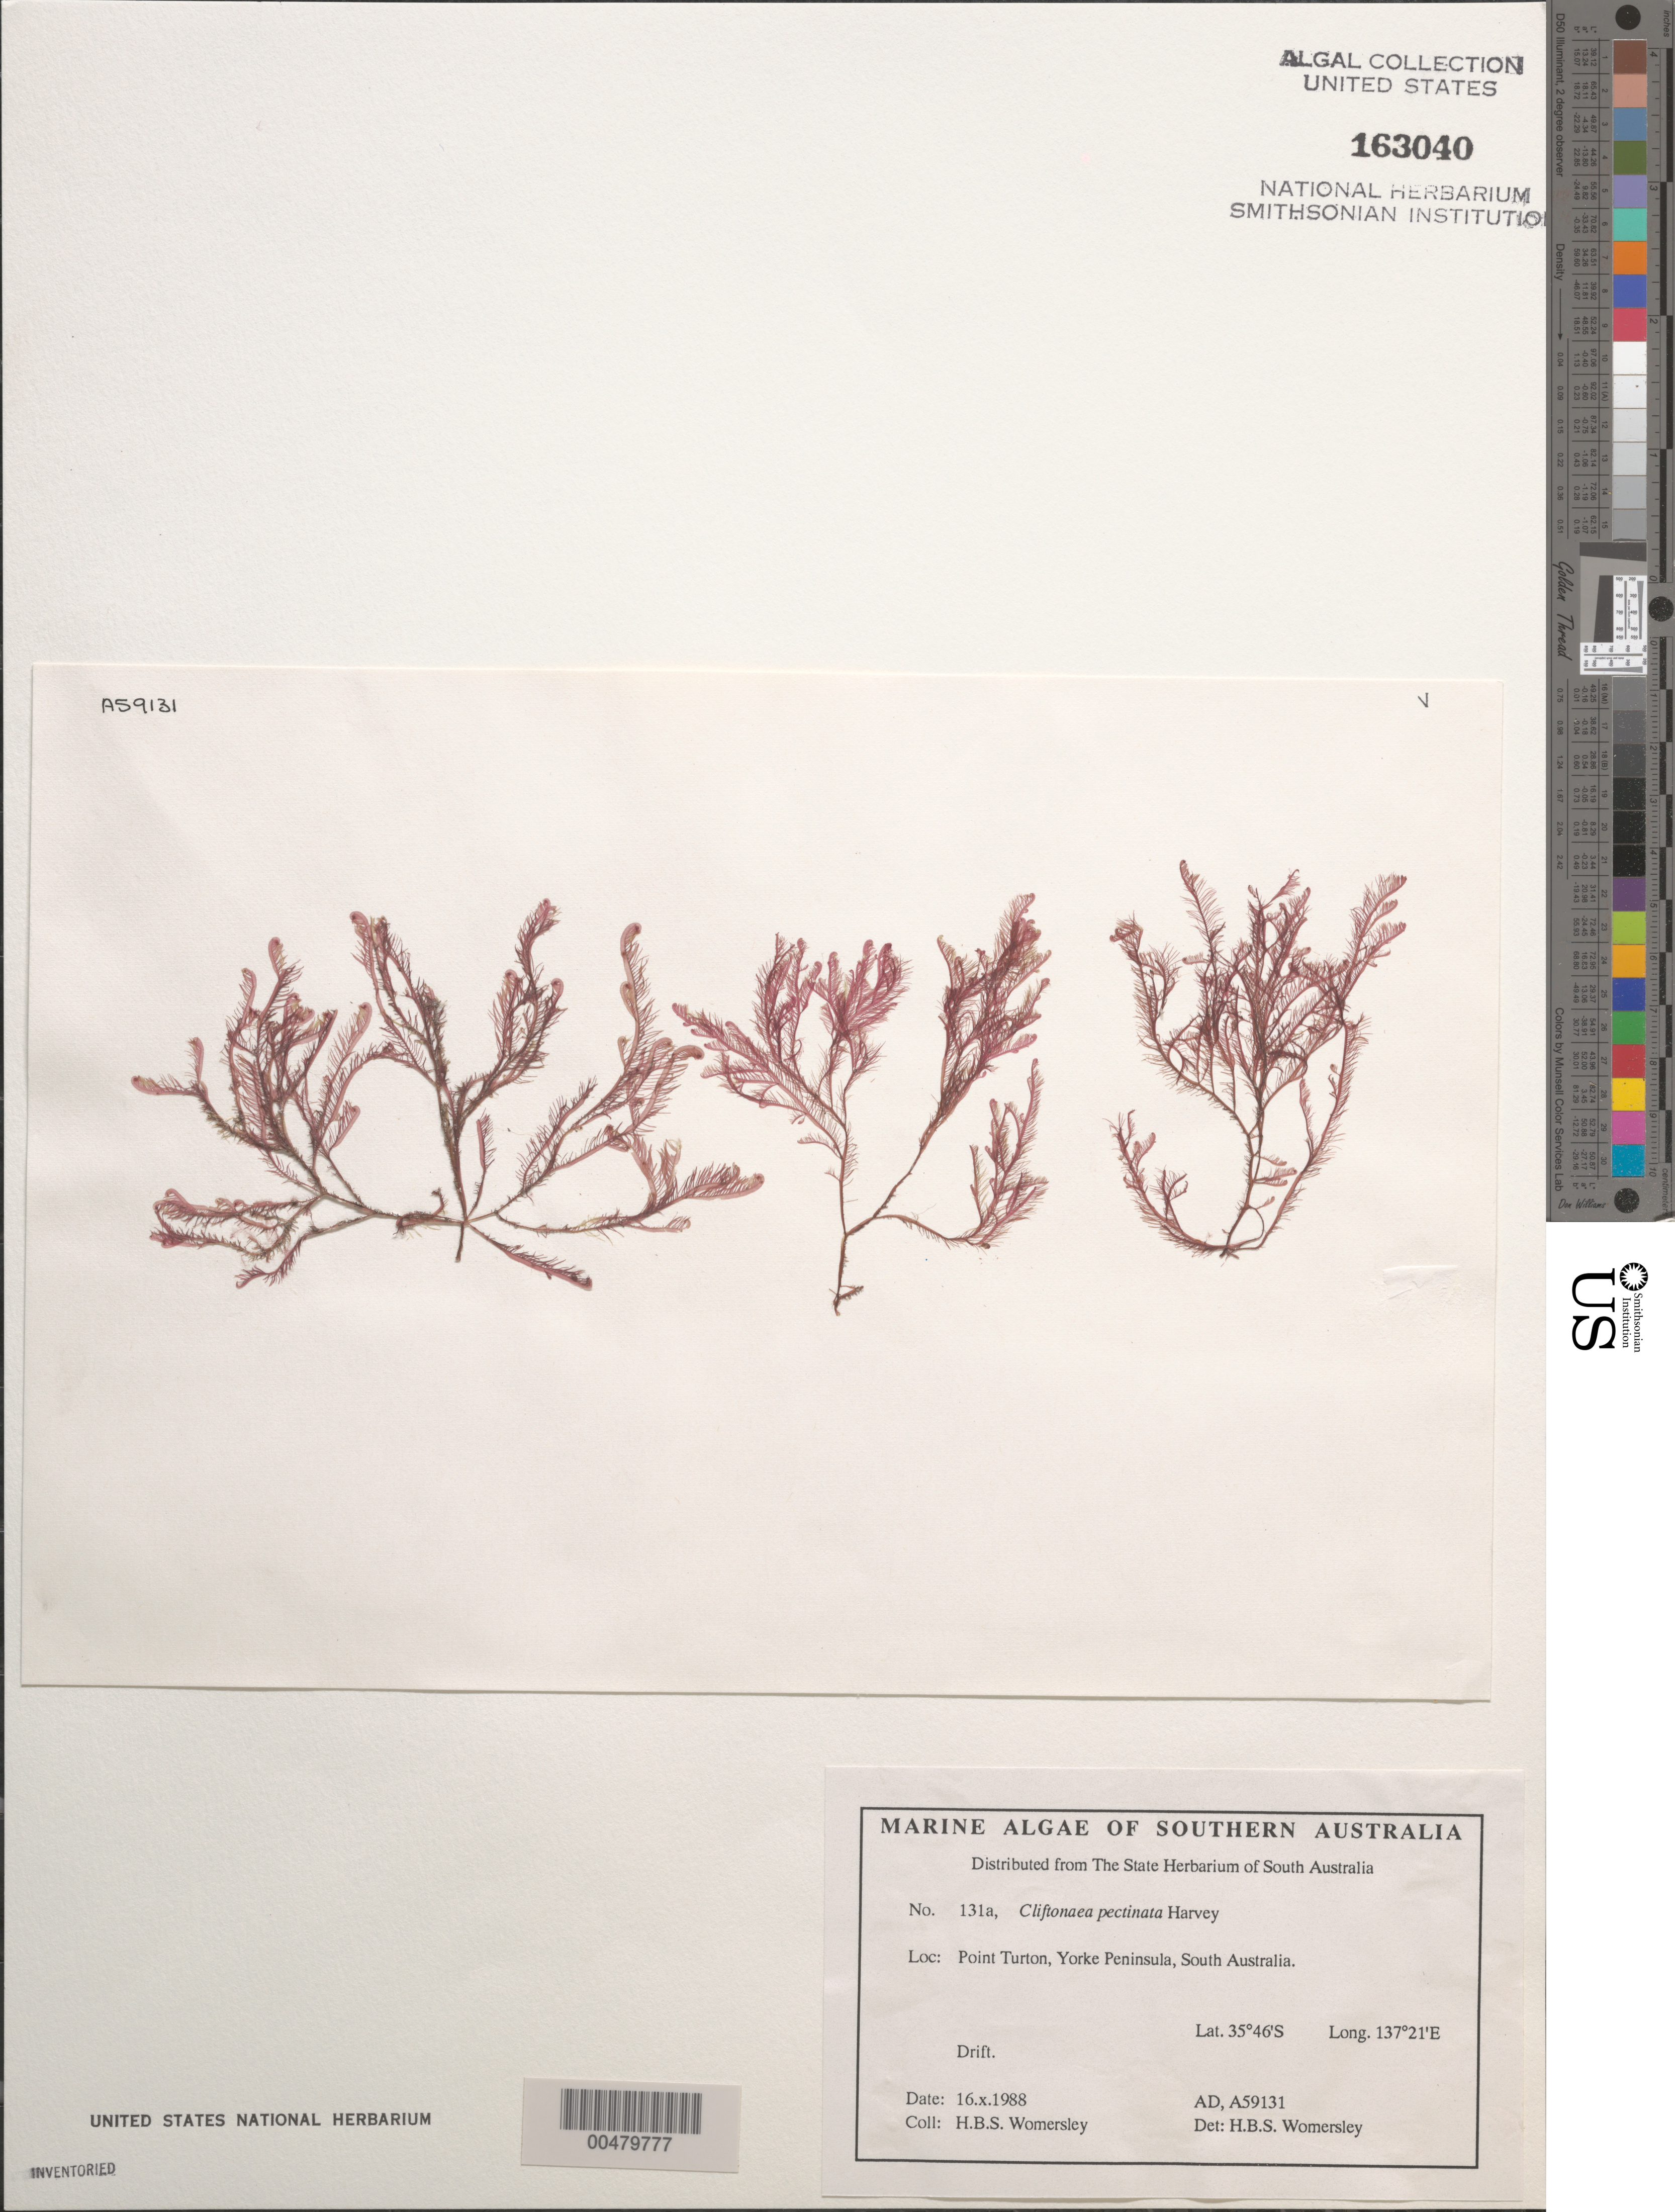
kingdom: Plantae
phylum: Rhodophyta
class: Florideophyceae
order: Ceramiales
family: Rhodomelaceae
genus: Cliftonaea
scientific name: Cliftonaea pectinata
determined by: Womersley, H. B. S.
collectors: H. B. S. Womersley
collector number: Ad A59131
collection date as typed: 16 Oct 1988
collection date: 1988-10-16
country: Australia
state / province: South Australia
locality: Point turton, yorke peninsula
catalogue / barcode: US 163040